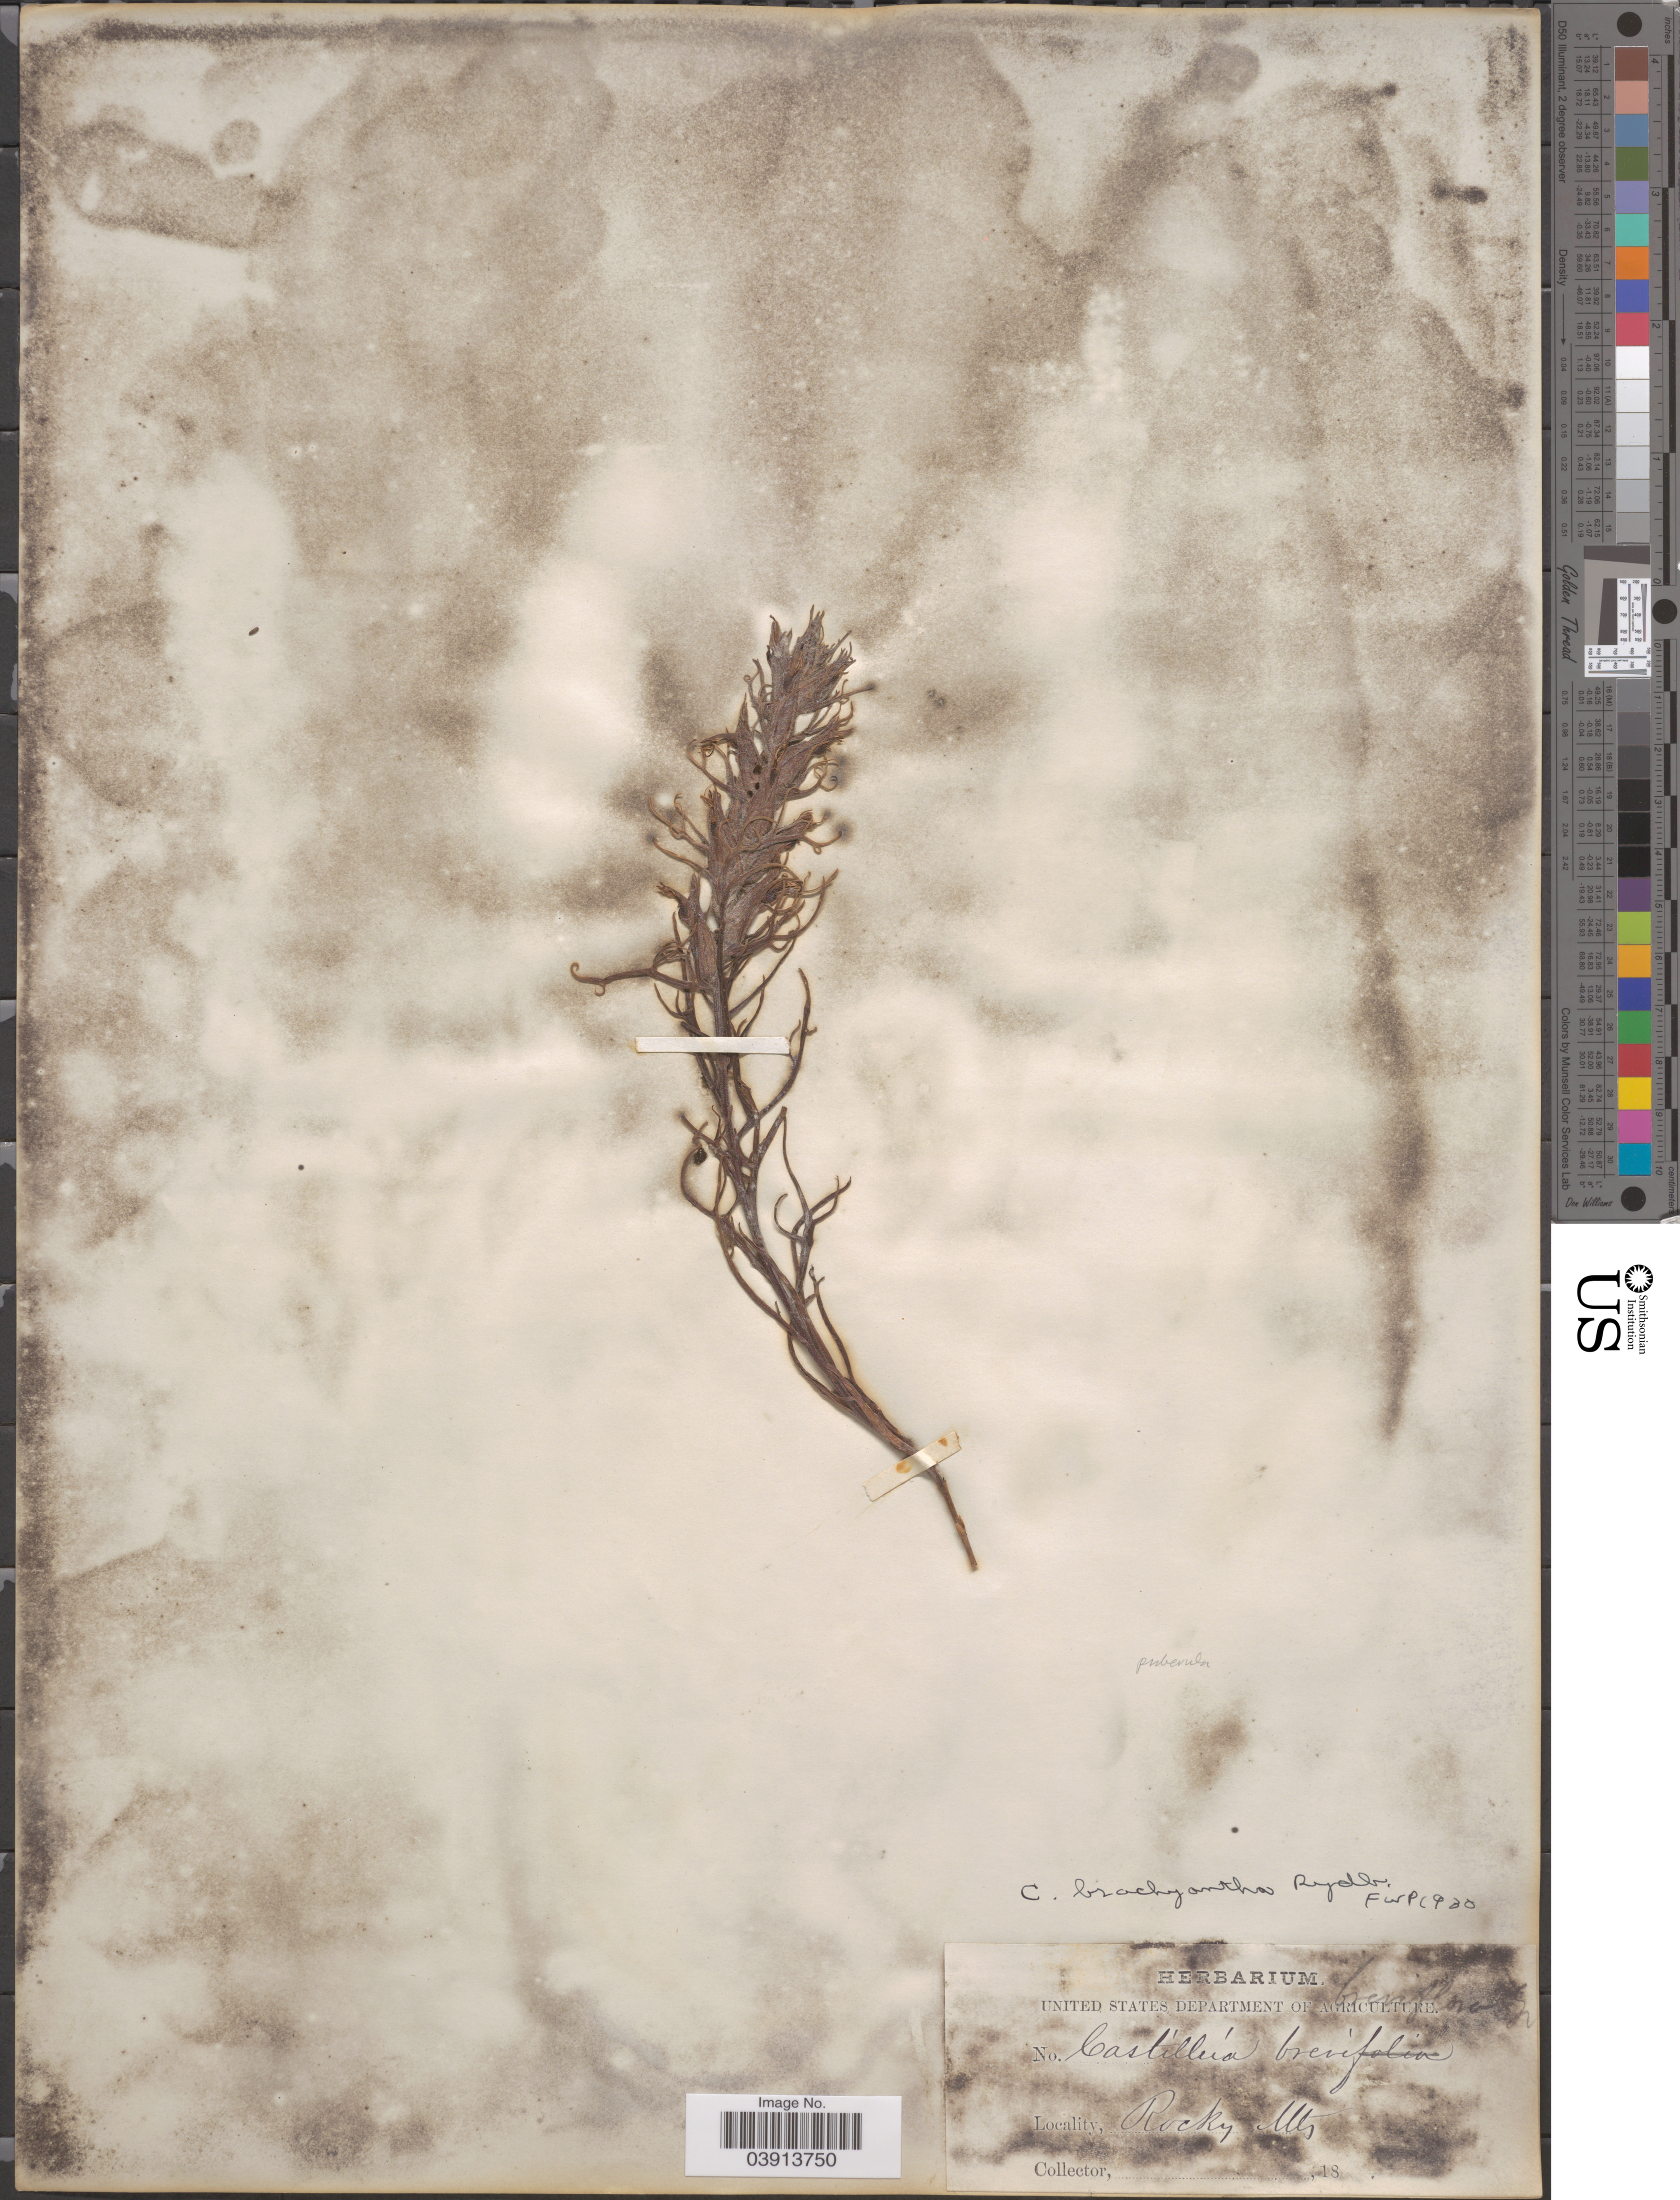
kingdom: Plantae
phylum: Tracheophyta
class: Magnoliopsida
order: Lamiales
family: Orobanchaceae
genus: Castilleja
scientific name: Castilleja puberula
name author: Rydb.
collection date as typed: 18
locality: Rocky Mts.